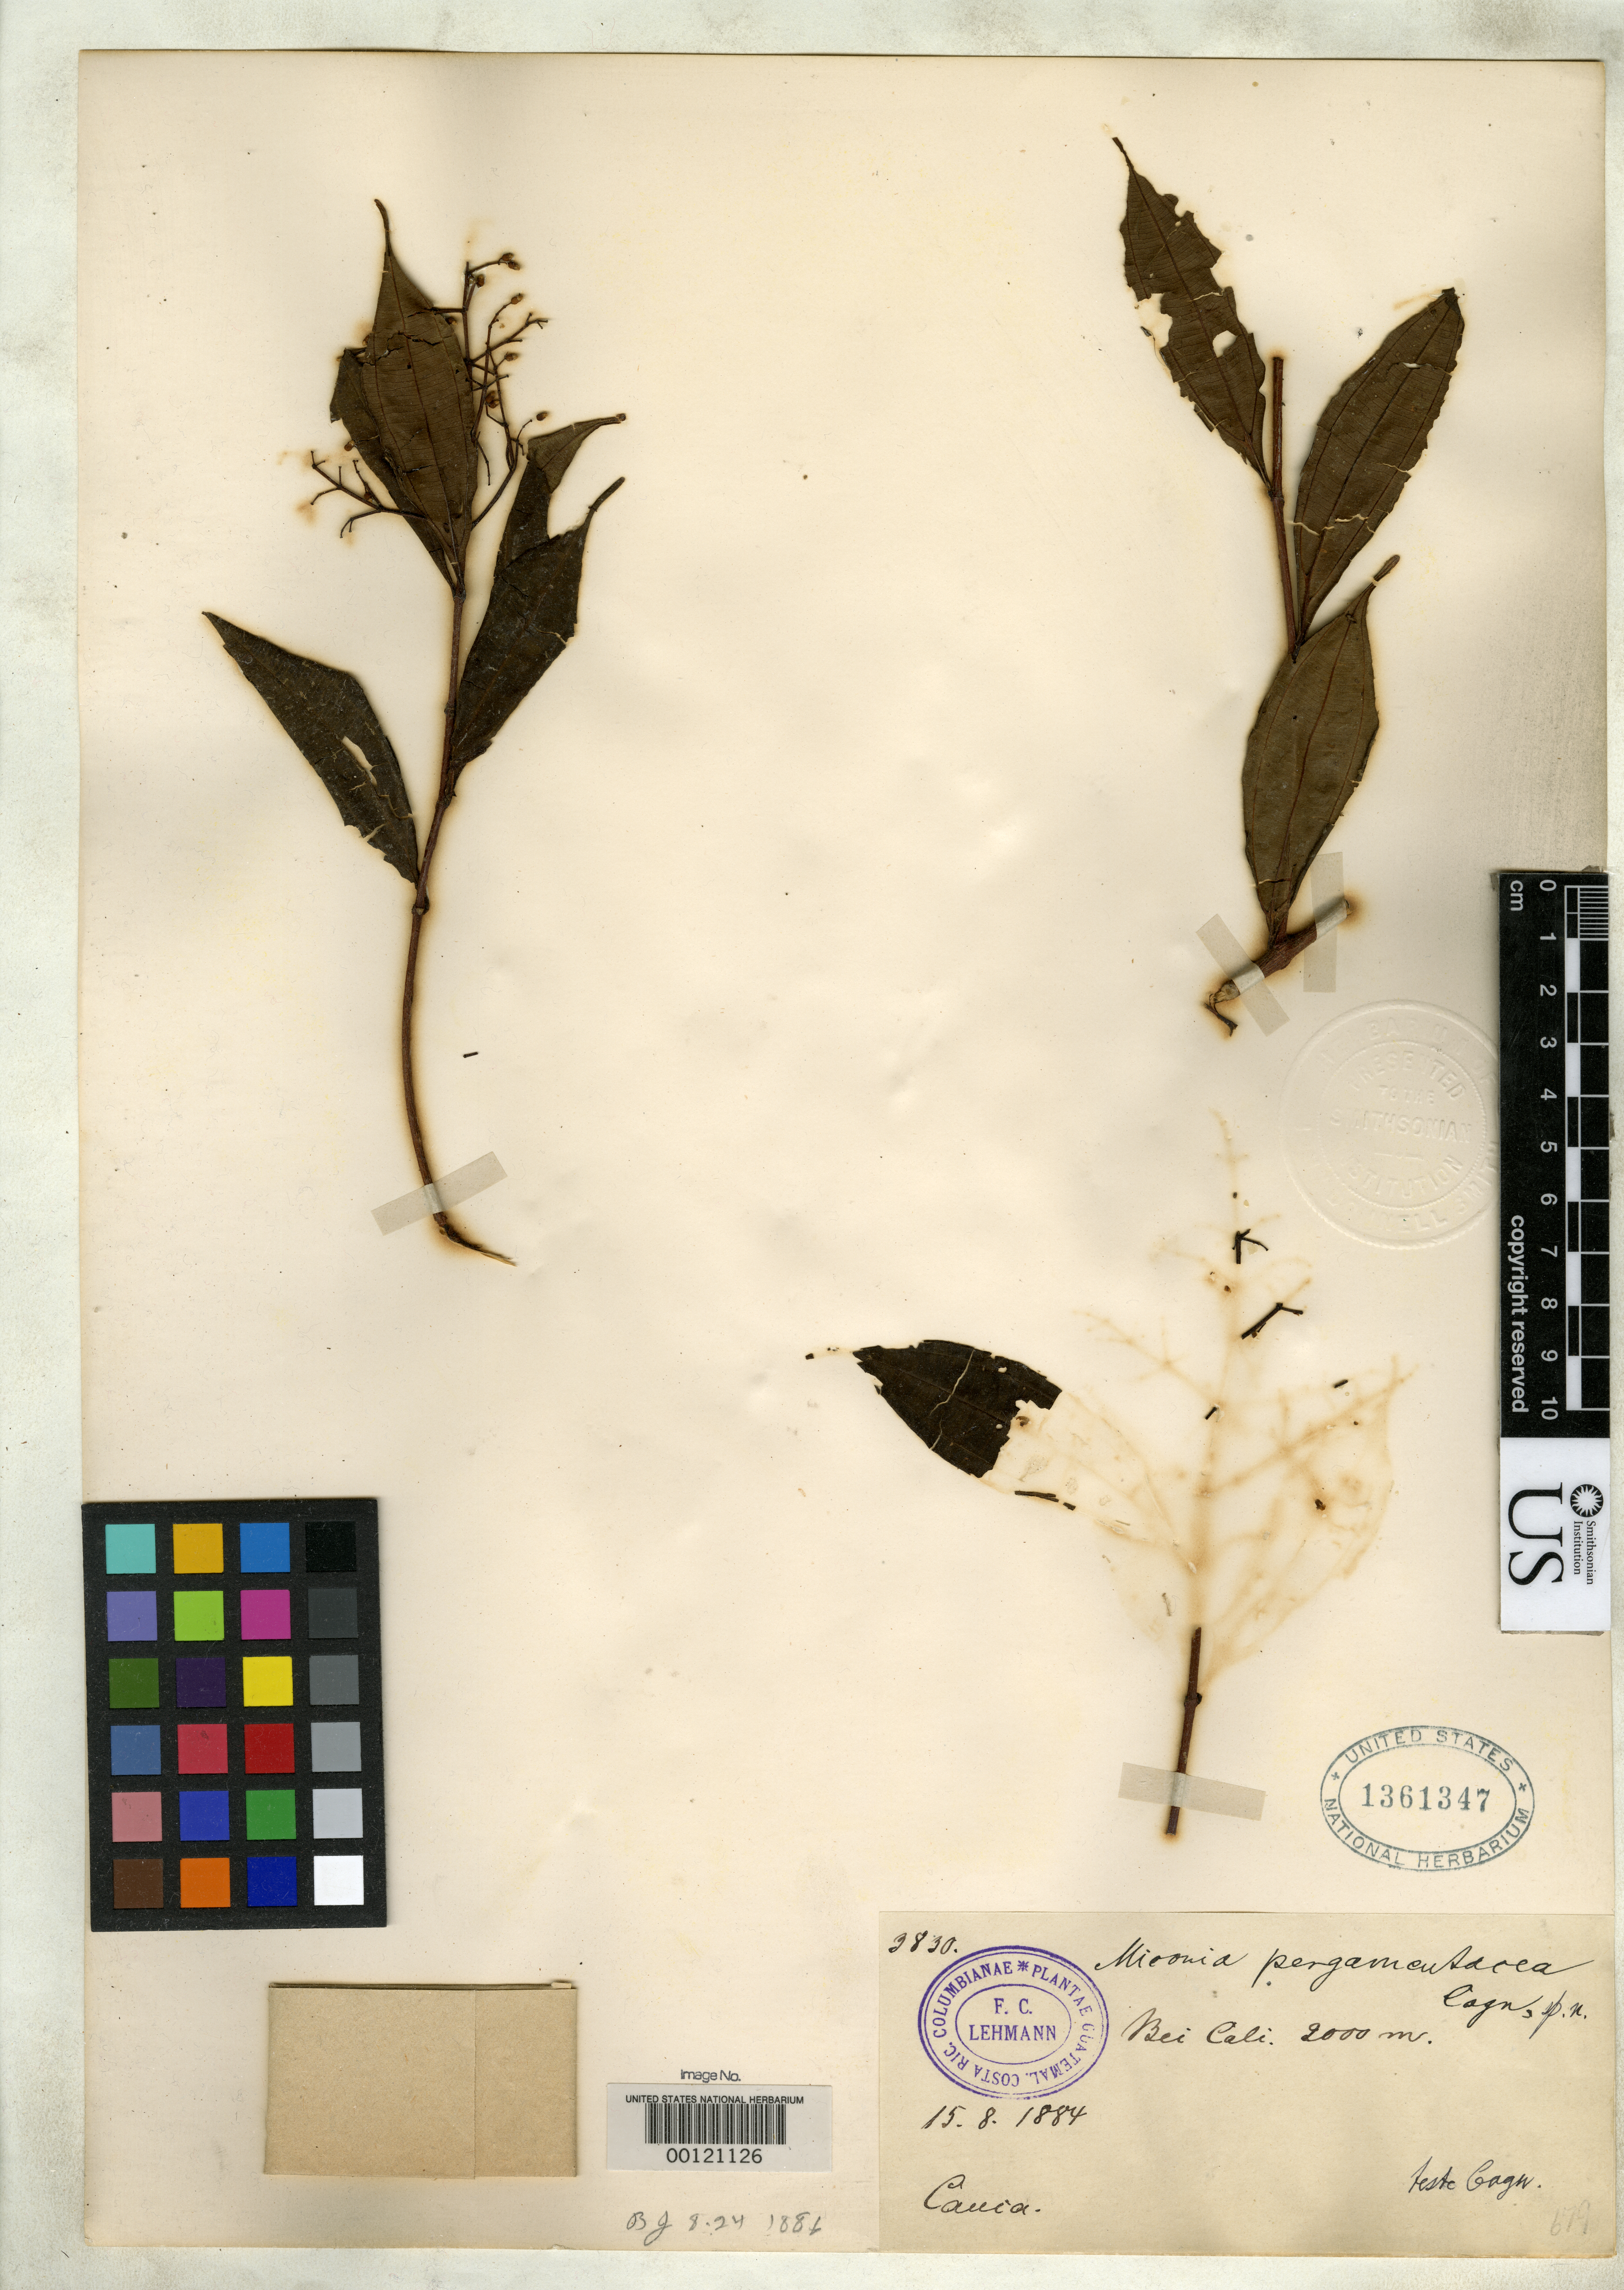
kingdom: Plantae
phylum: Tracheophyta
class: Magnoliopsida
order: Myrtales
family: Melastomataceae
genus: Miconia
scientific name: Miconia pergamentacea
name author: Cogn.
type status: Isotype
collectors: F. C. Lehmann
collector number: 3830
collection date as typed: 15 Aug 1884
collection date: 1884-08-15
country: Colombia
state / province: Cauca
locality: Cali.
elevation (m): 2000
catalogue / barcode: US 1361347